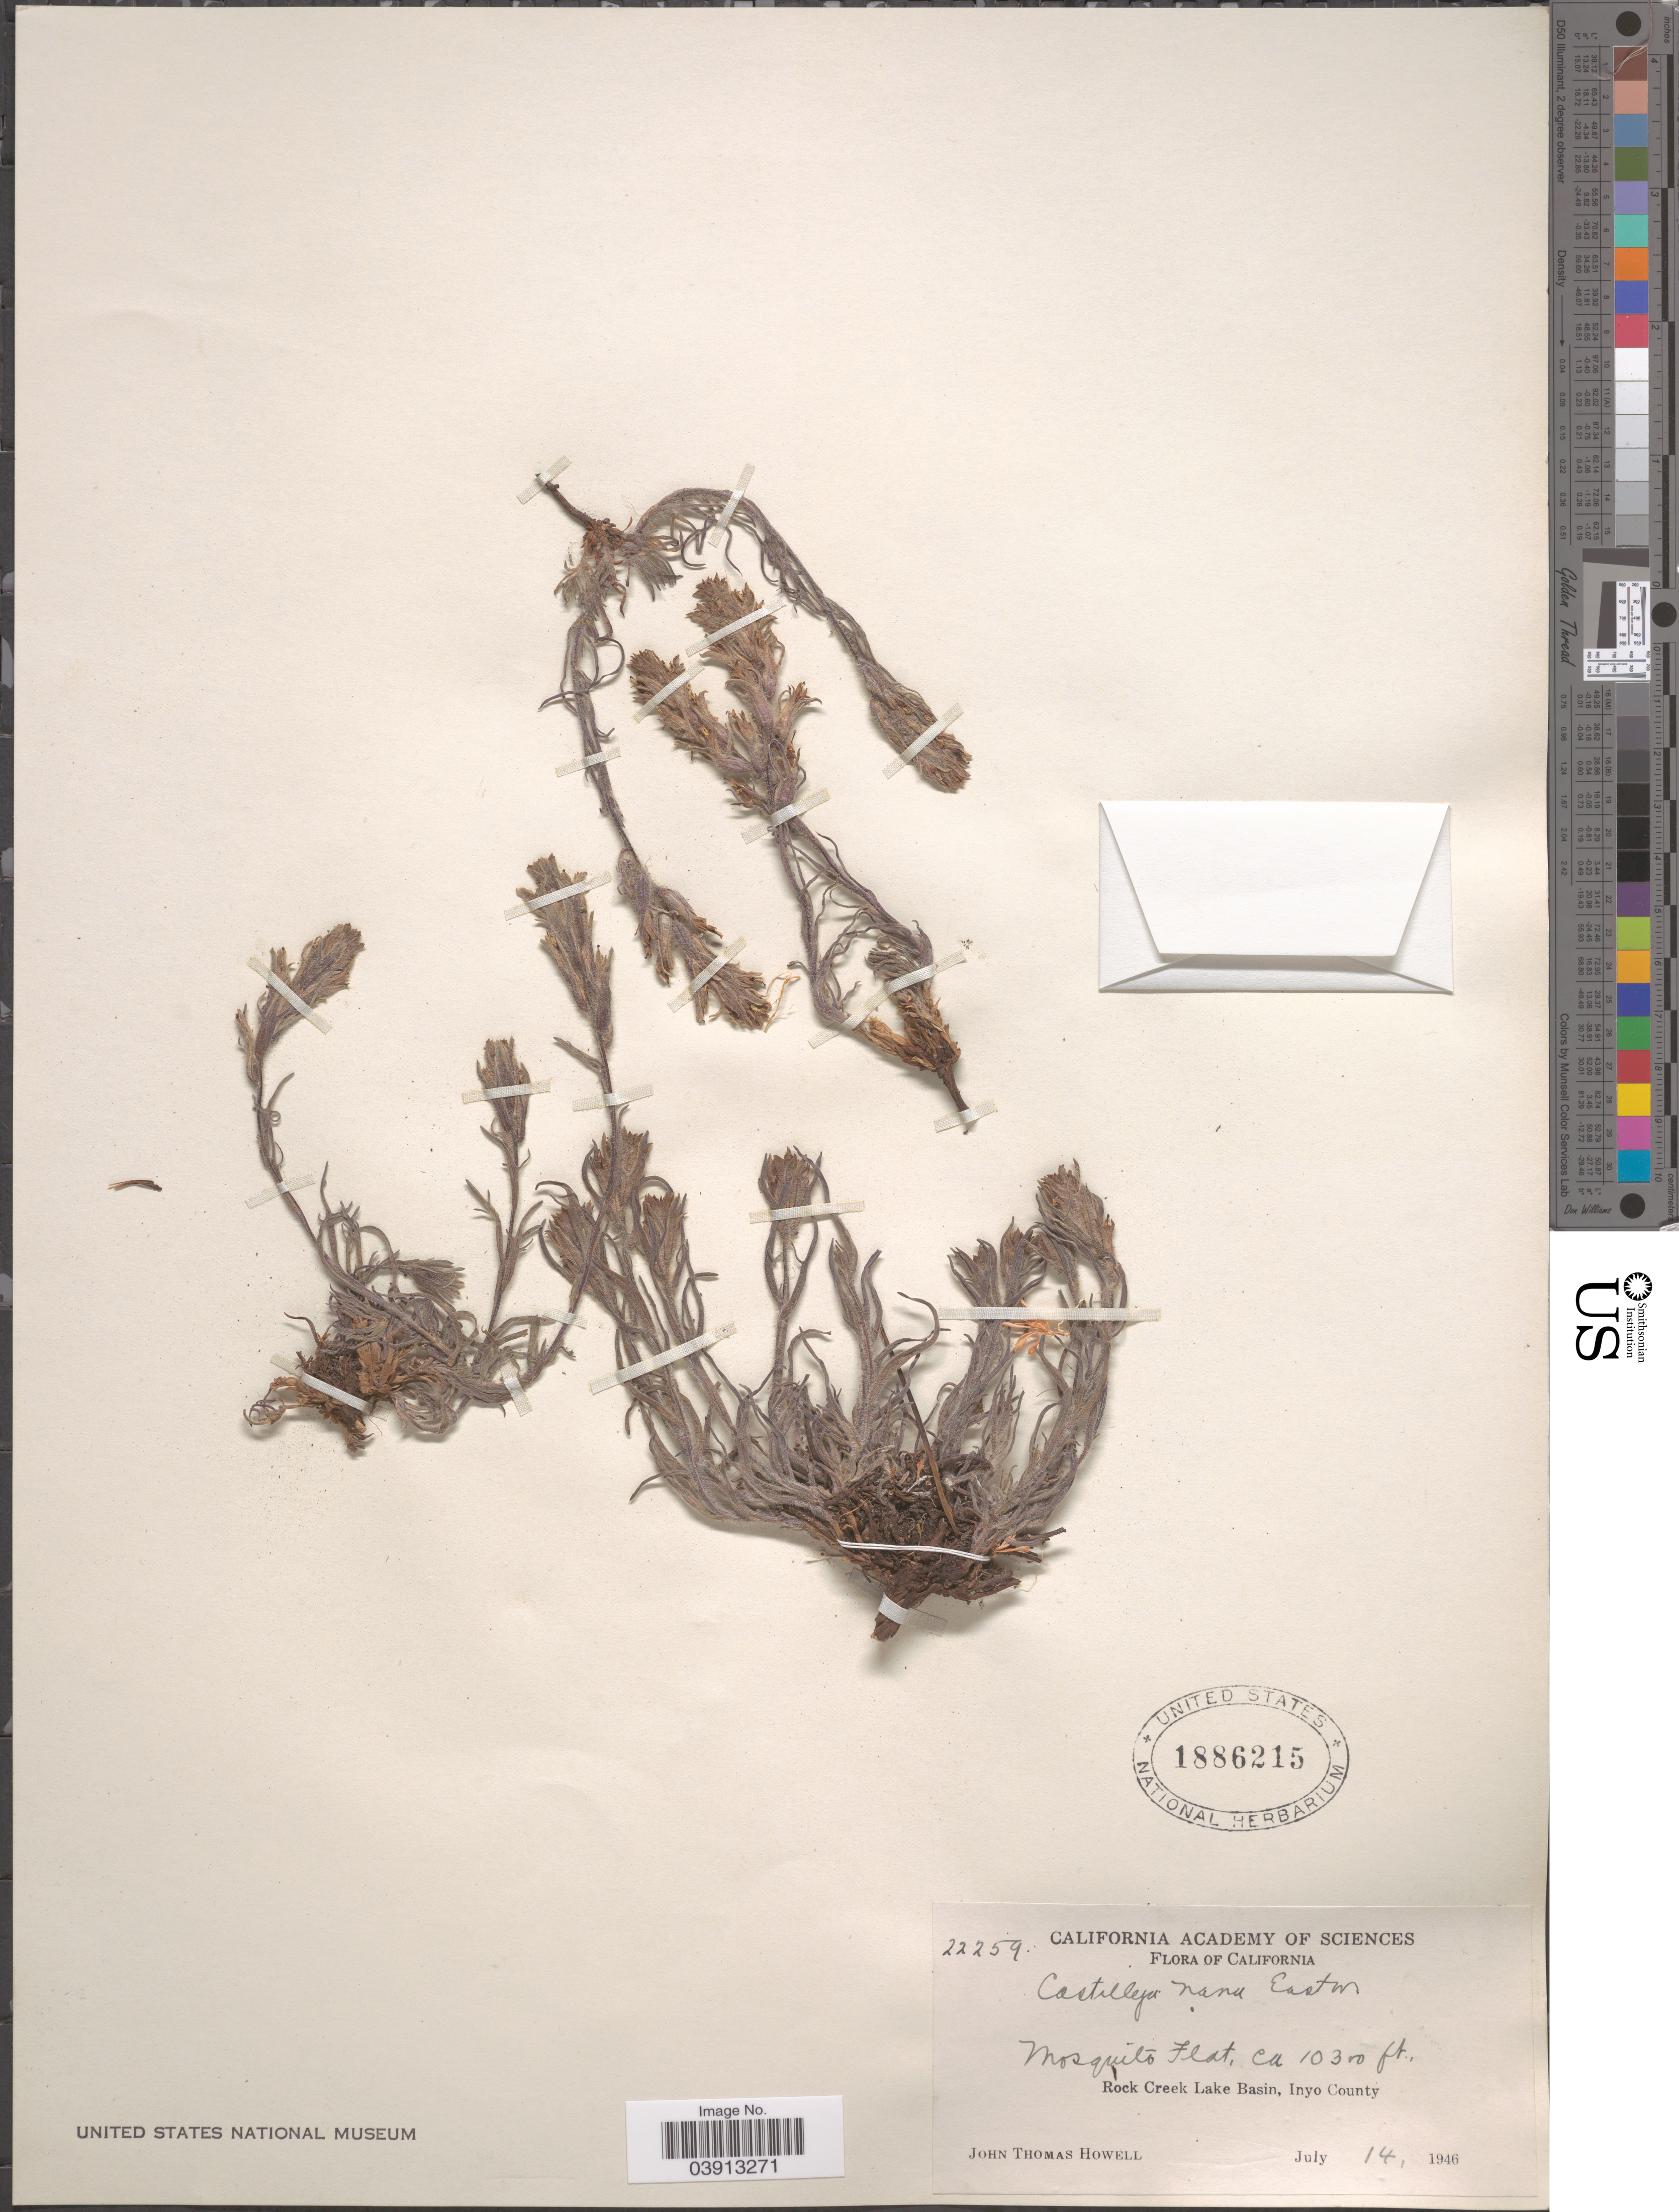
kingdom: Plantae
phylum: Tracheophyta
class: Magnoliopsida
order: Lamiales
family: Orobanchaceae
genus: Castilleja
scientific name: Castilleja nana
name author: Eastw.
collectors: J. T. Howell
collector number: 22259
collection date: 1946-07-14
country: United States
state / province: California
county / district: Inyo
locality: Mosquito Flat, Rock Creek Lake Basin, Inyo County.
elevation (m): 3139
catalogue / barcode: US 1886215